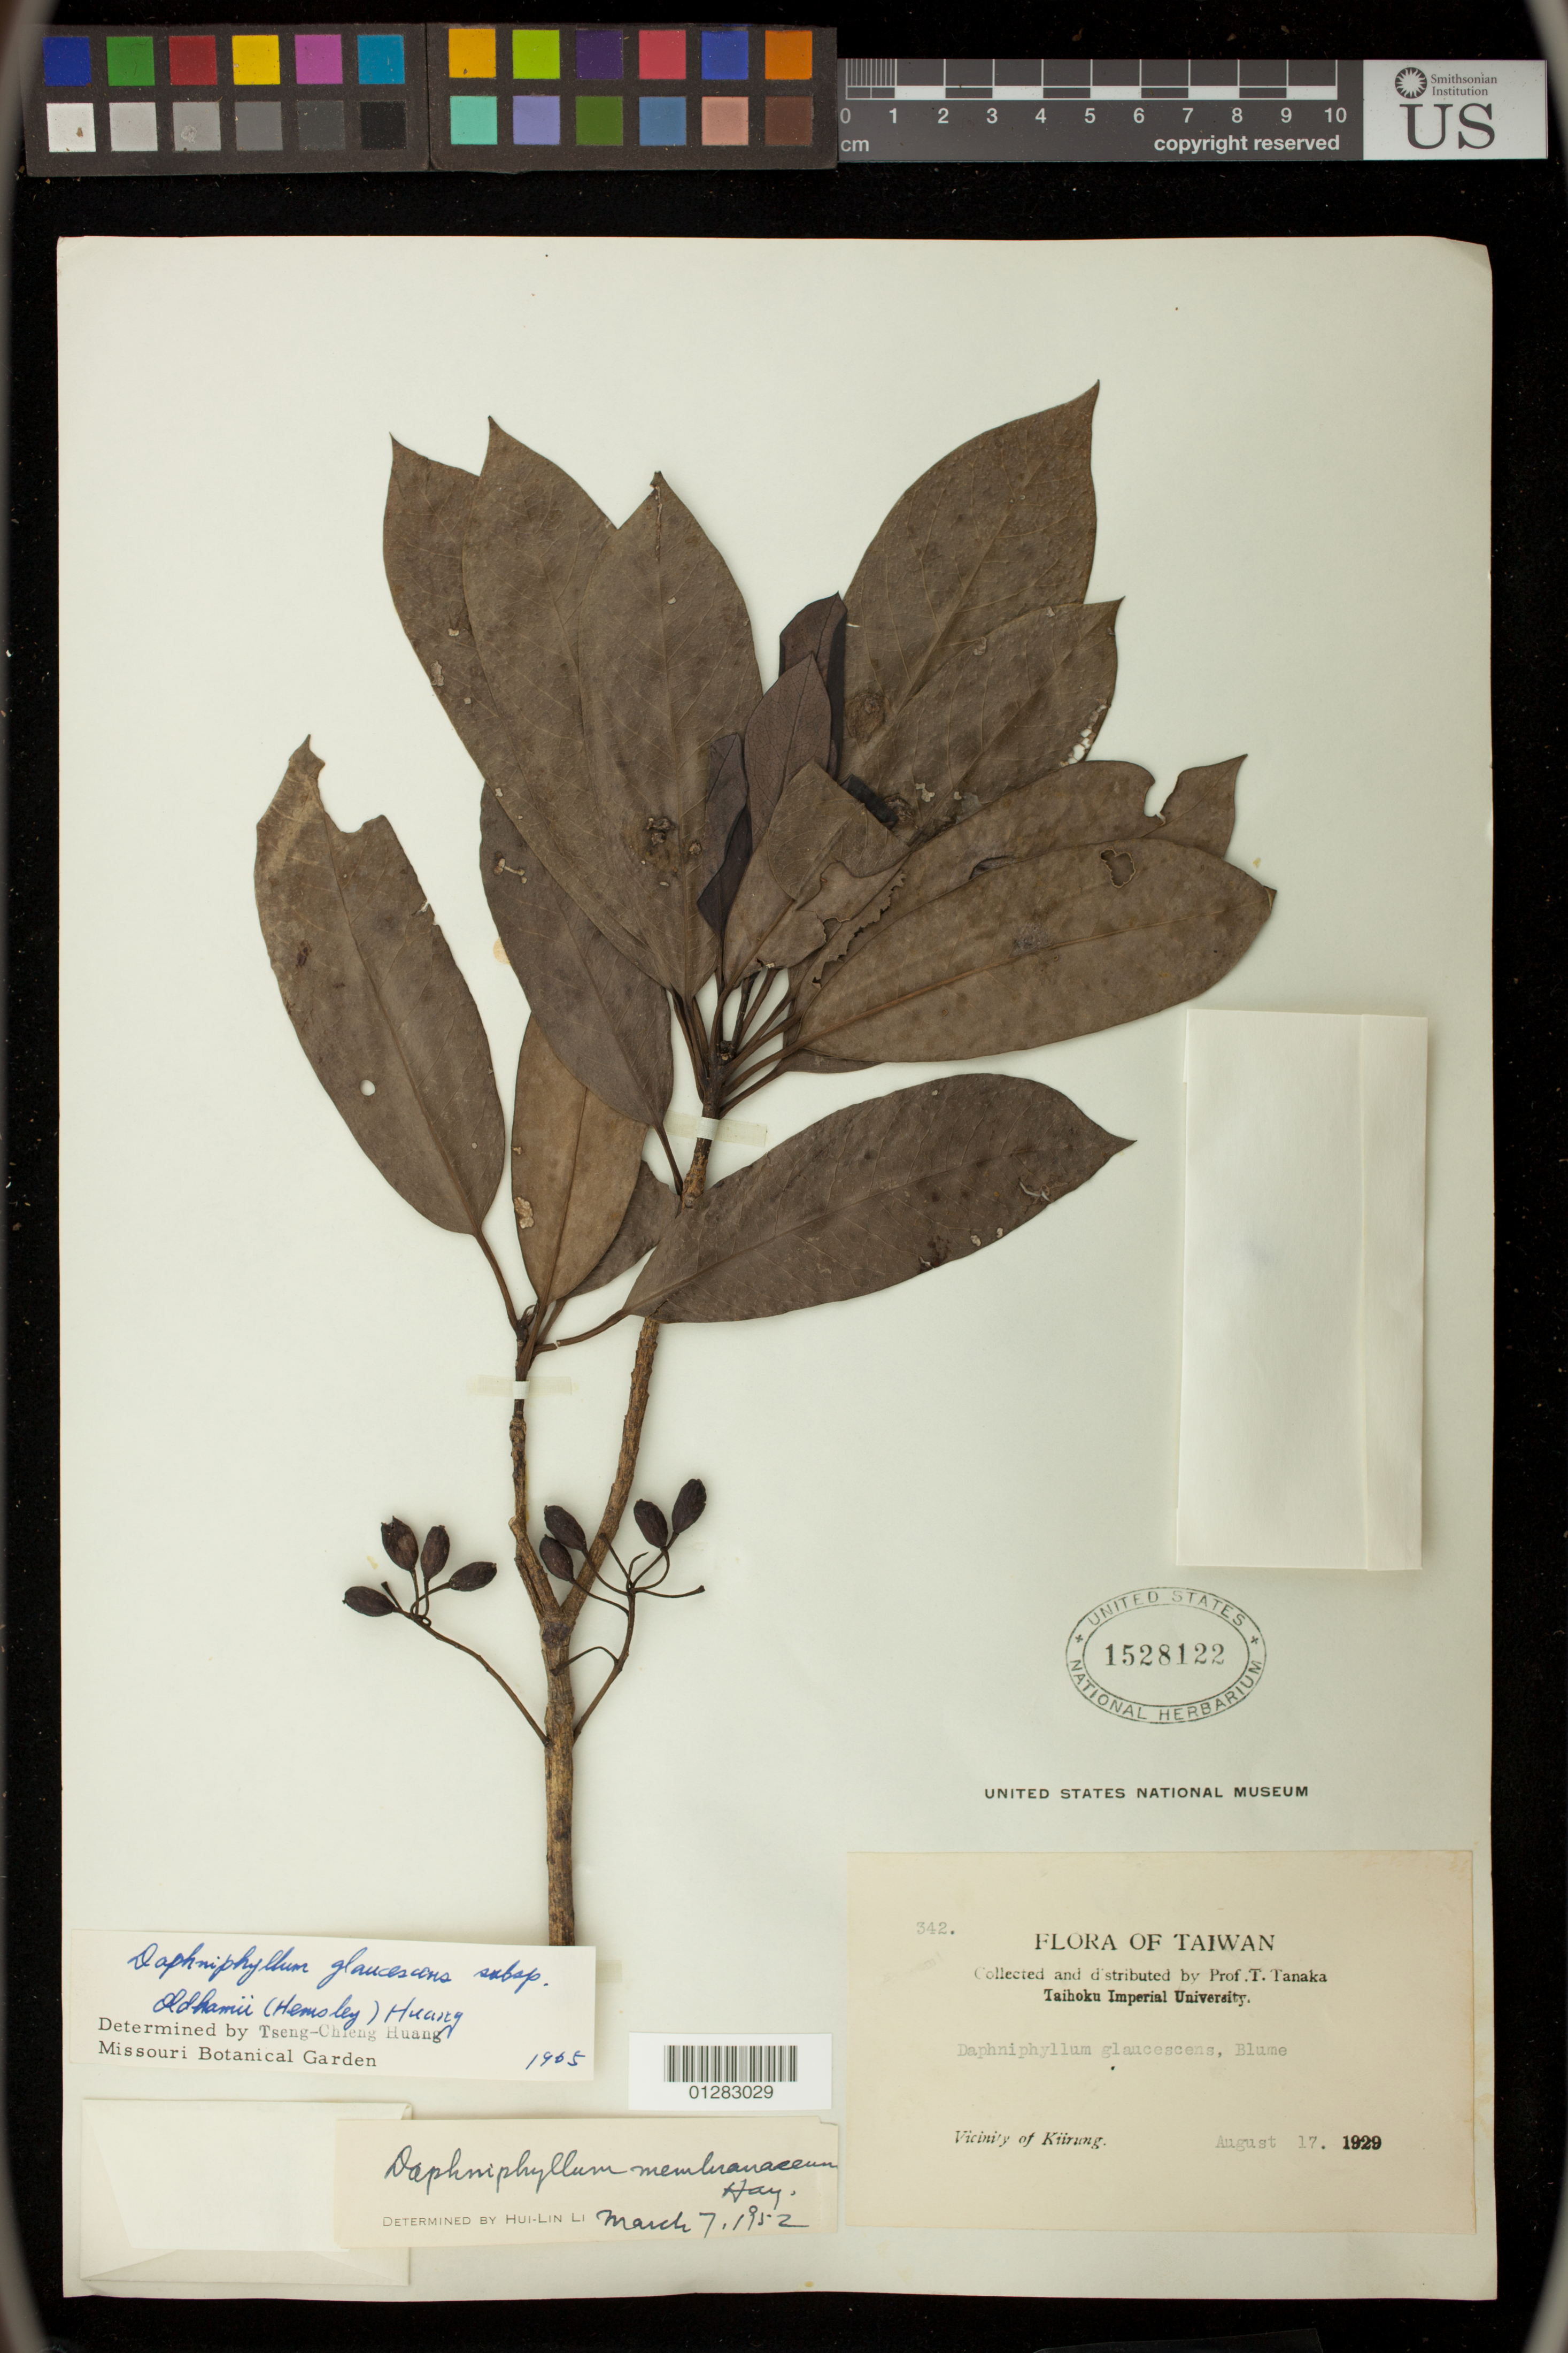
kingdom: Plantae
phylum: Tracheophyta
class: Magnoliopsida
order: Saxifragales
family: Daphniphyllaceae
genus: Daphniphyllum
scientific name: Daphniphyllum glaucescens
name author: Blume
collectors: T. Tanaka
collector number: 342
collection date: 1929-08-17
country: Taiwan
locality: Vicinity of Kiirung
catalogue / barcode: US 1528122